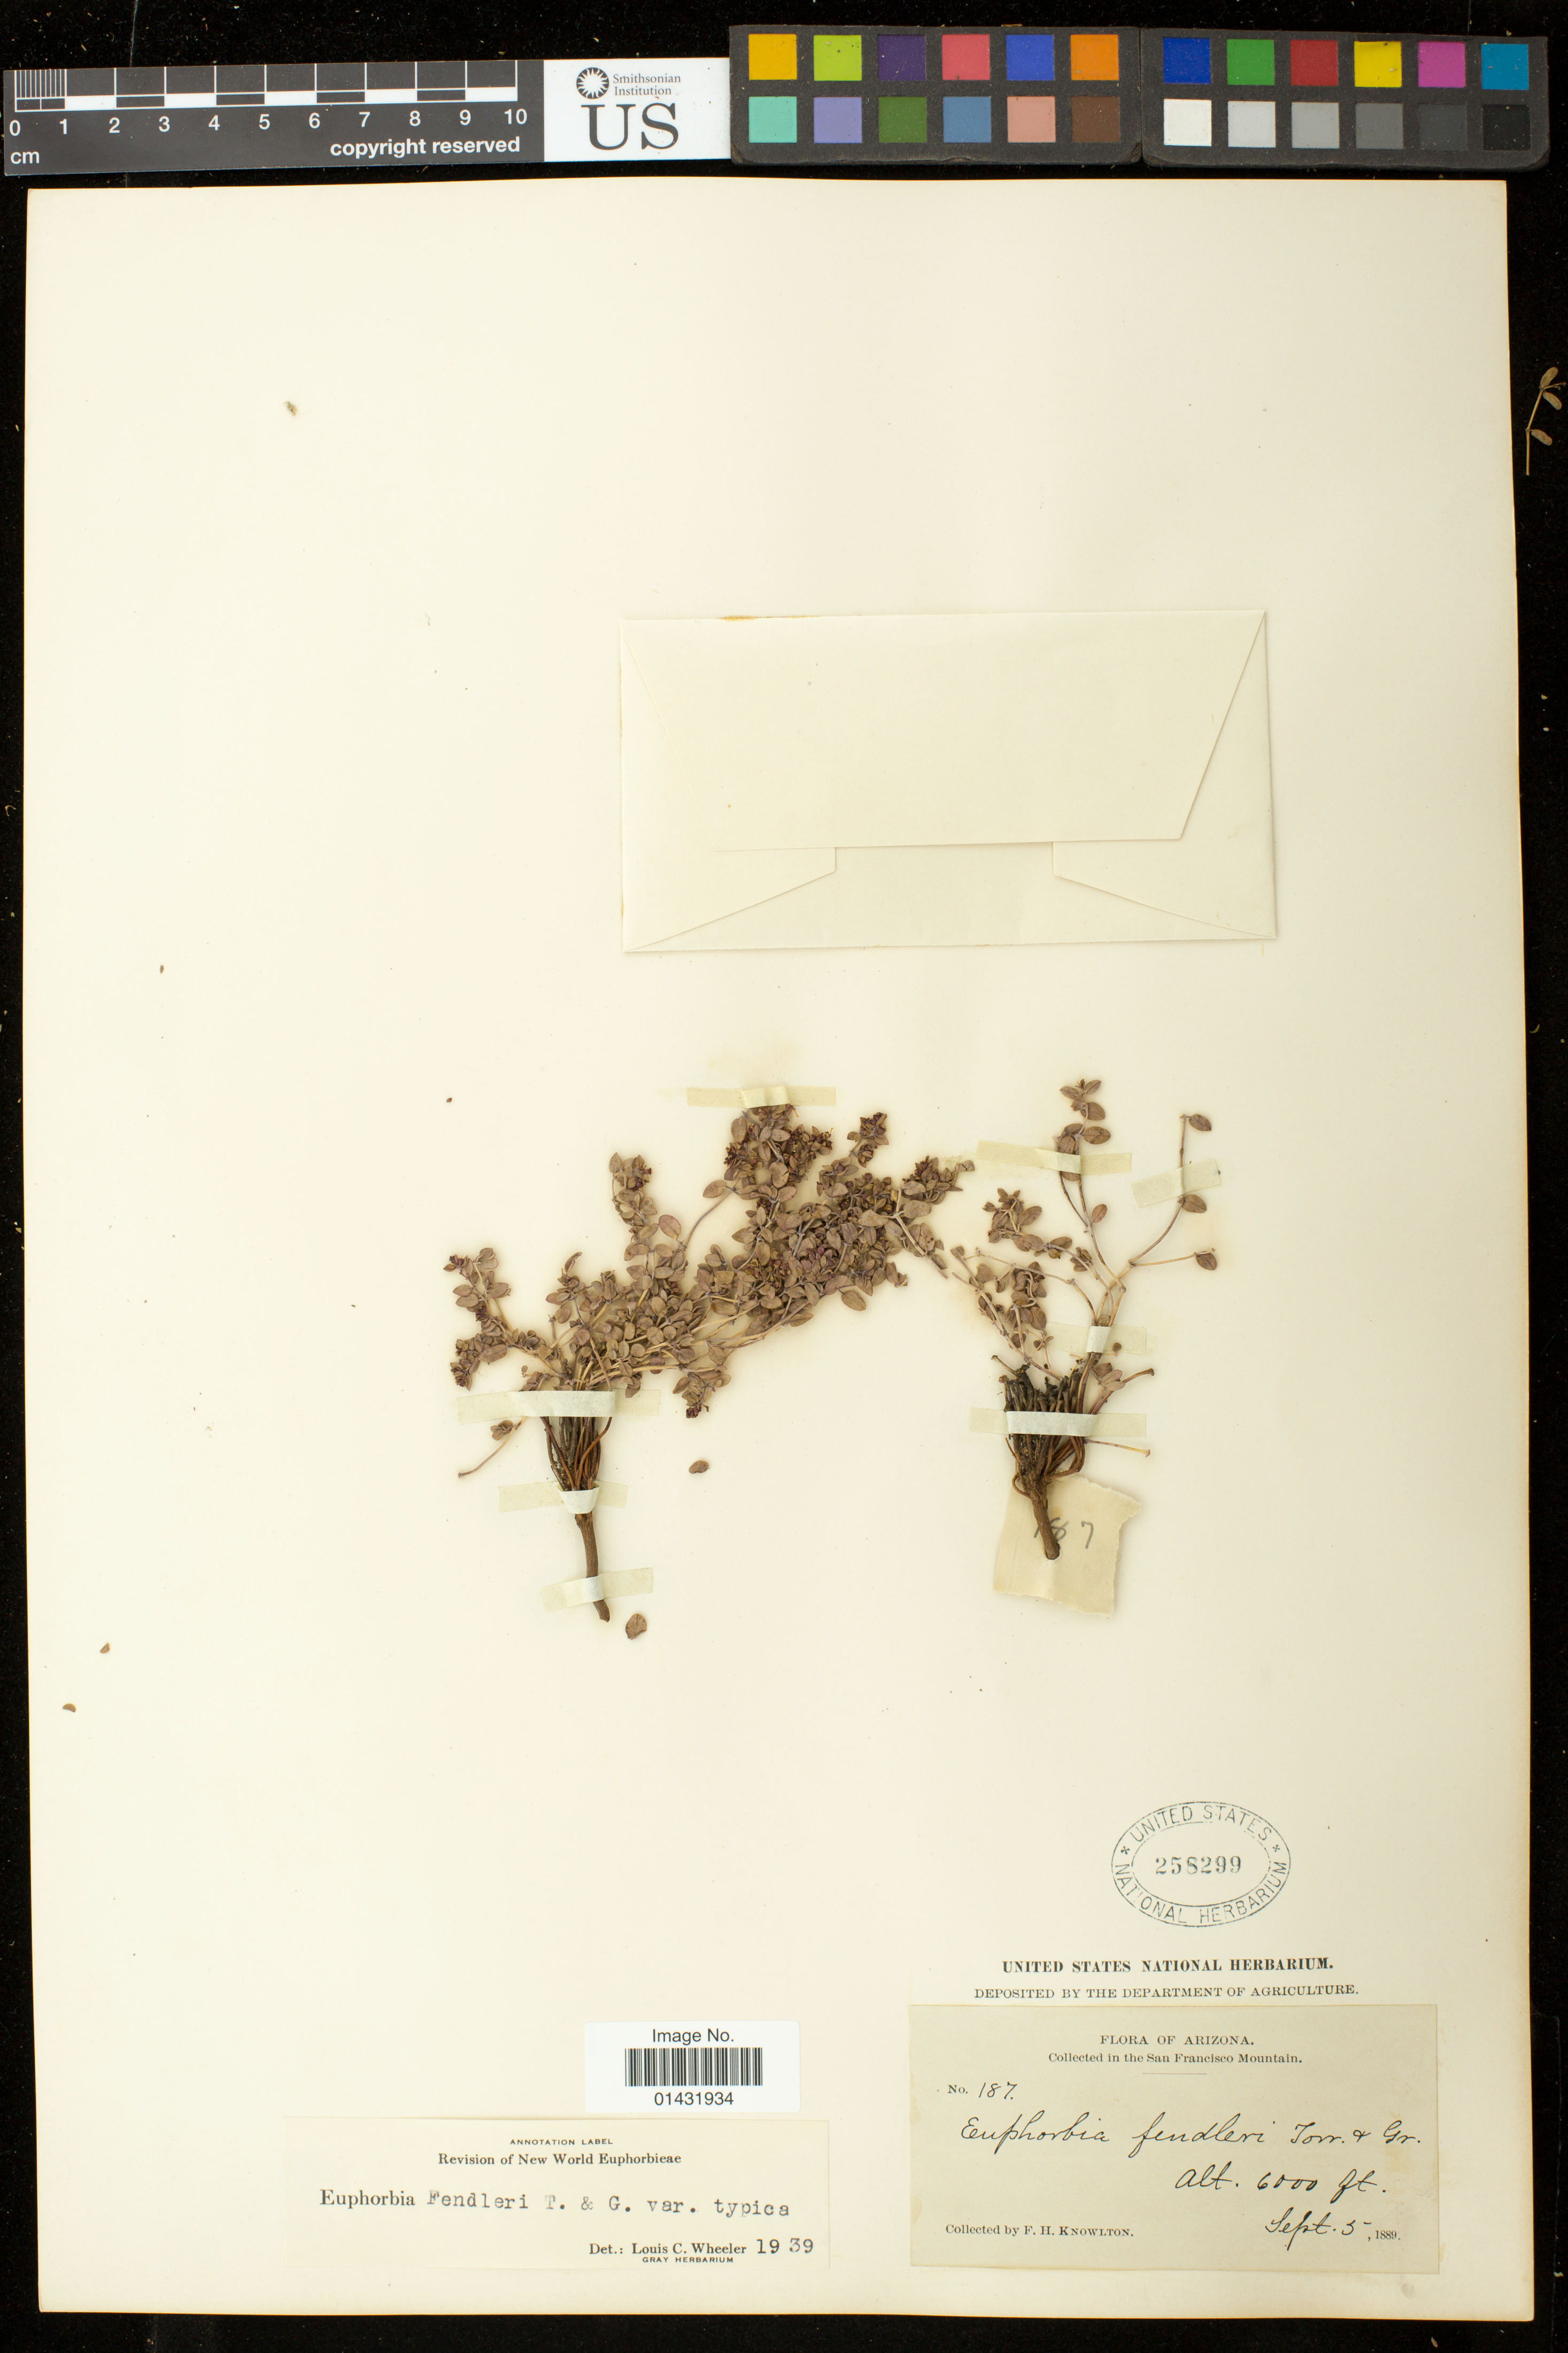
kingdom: Plantae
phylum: Tracheophyta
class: Magnoliopsida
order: Malpighiales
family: Euphorbiaceae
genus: Euphorbia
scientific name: Euphorbia fendleri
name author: Torr. & A. Gray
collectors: F. H. Knowlton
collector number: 187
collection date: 1889-09-05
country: United States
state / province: Arizona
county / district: Coconino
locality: San Francisco Mountain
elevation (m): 1829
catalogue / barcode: US 258299